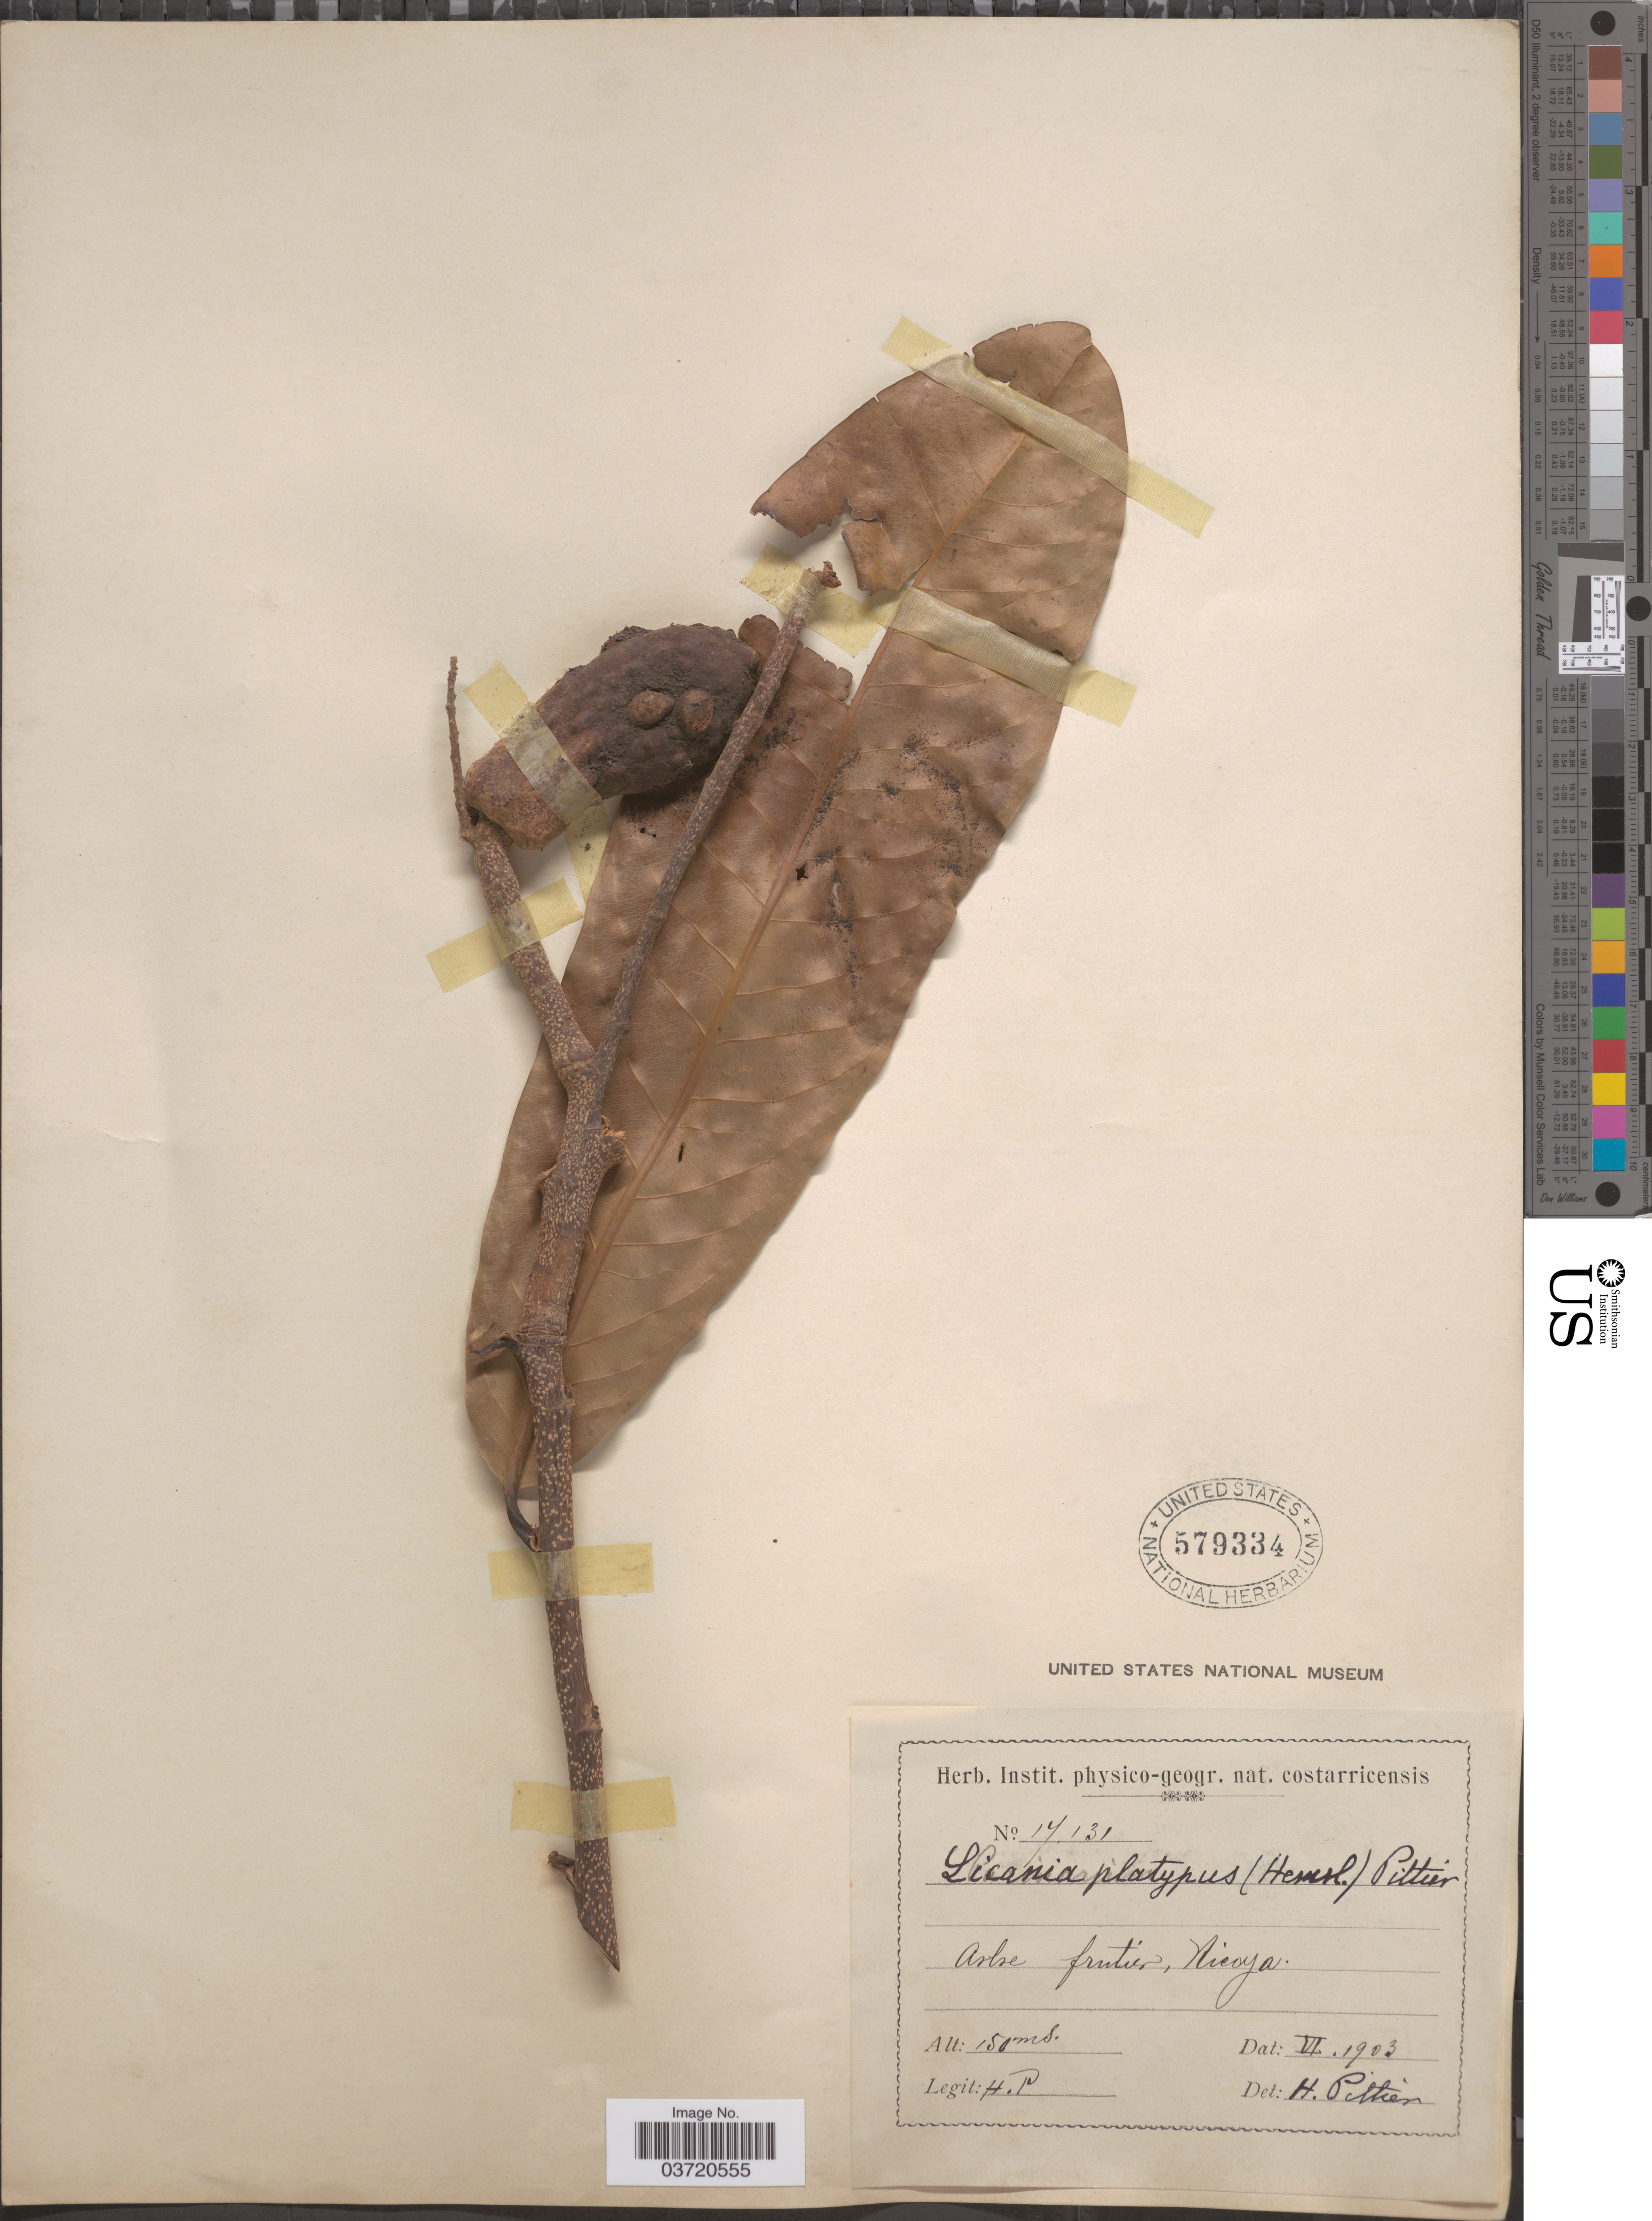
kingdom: Plantae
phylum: Tracheophyta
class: Magnoliopsida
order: Malpighiales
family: Chrysobalanaceae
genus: Moquilea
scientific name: Moquilea platypus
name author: Hemsl.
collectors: H. P.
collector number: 17131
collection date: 1903-06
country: Costa Rica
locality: Nicoya.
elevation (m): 150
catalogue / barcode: US 579334